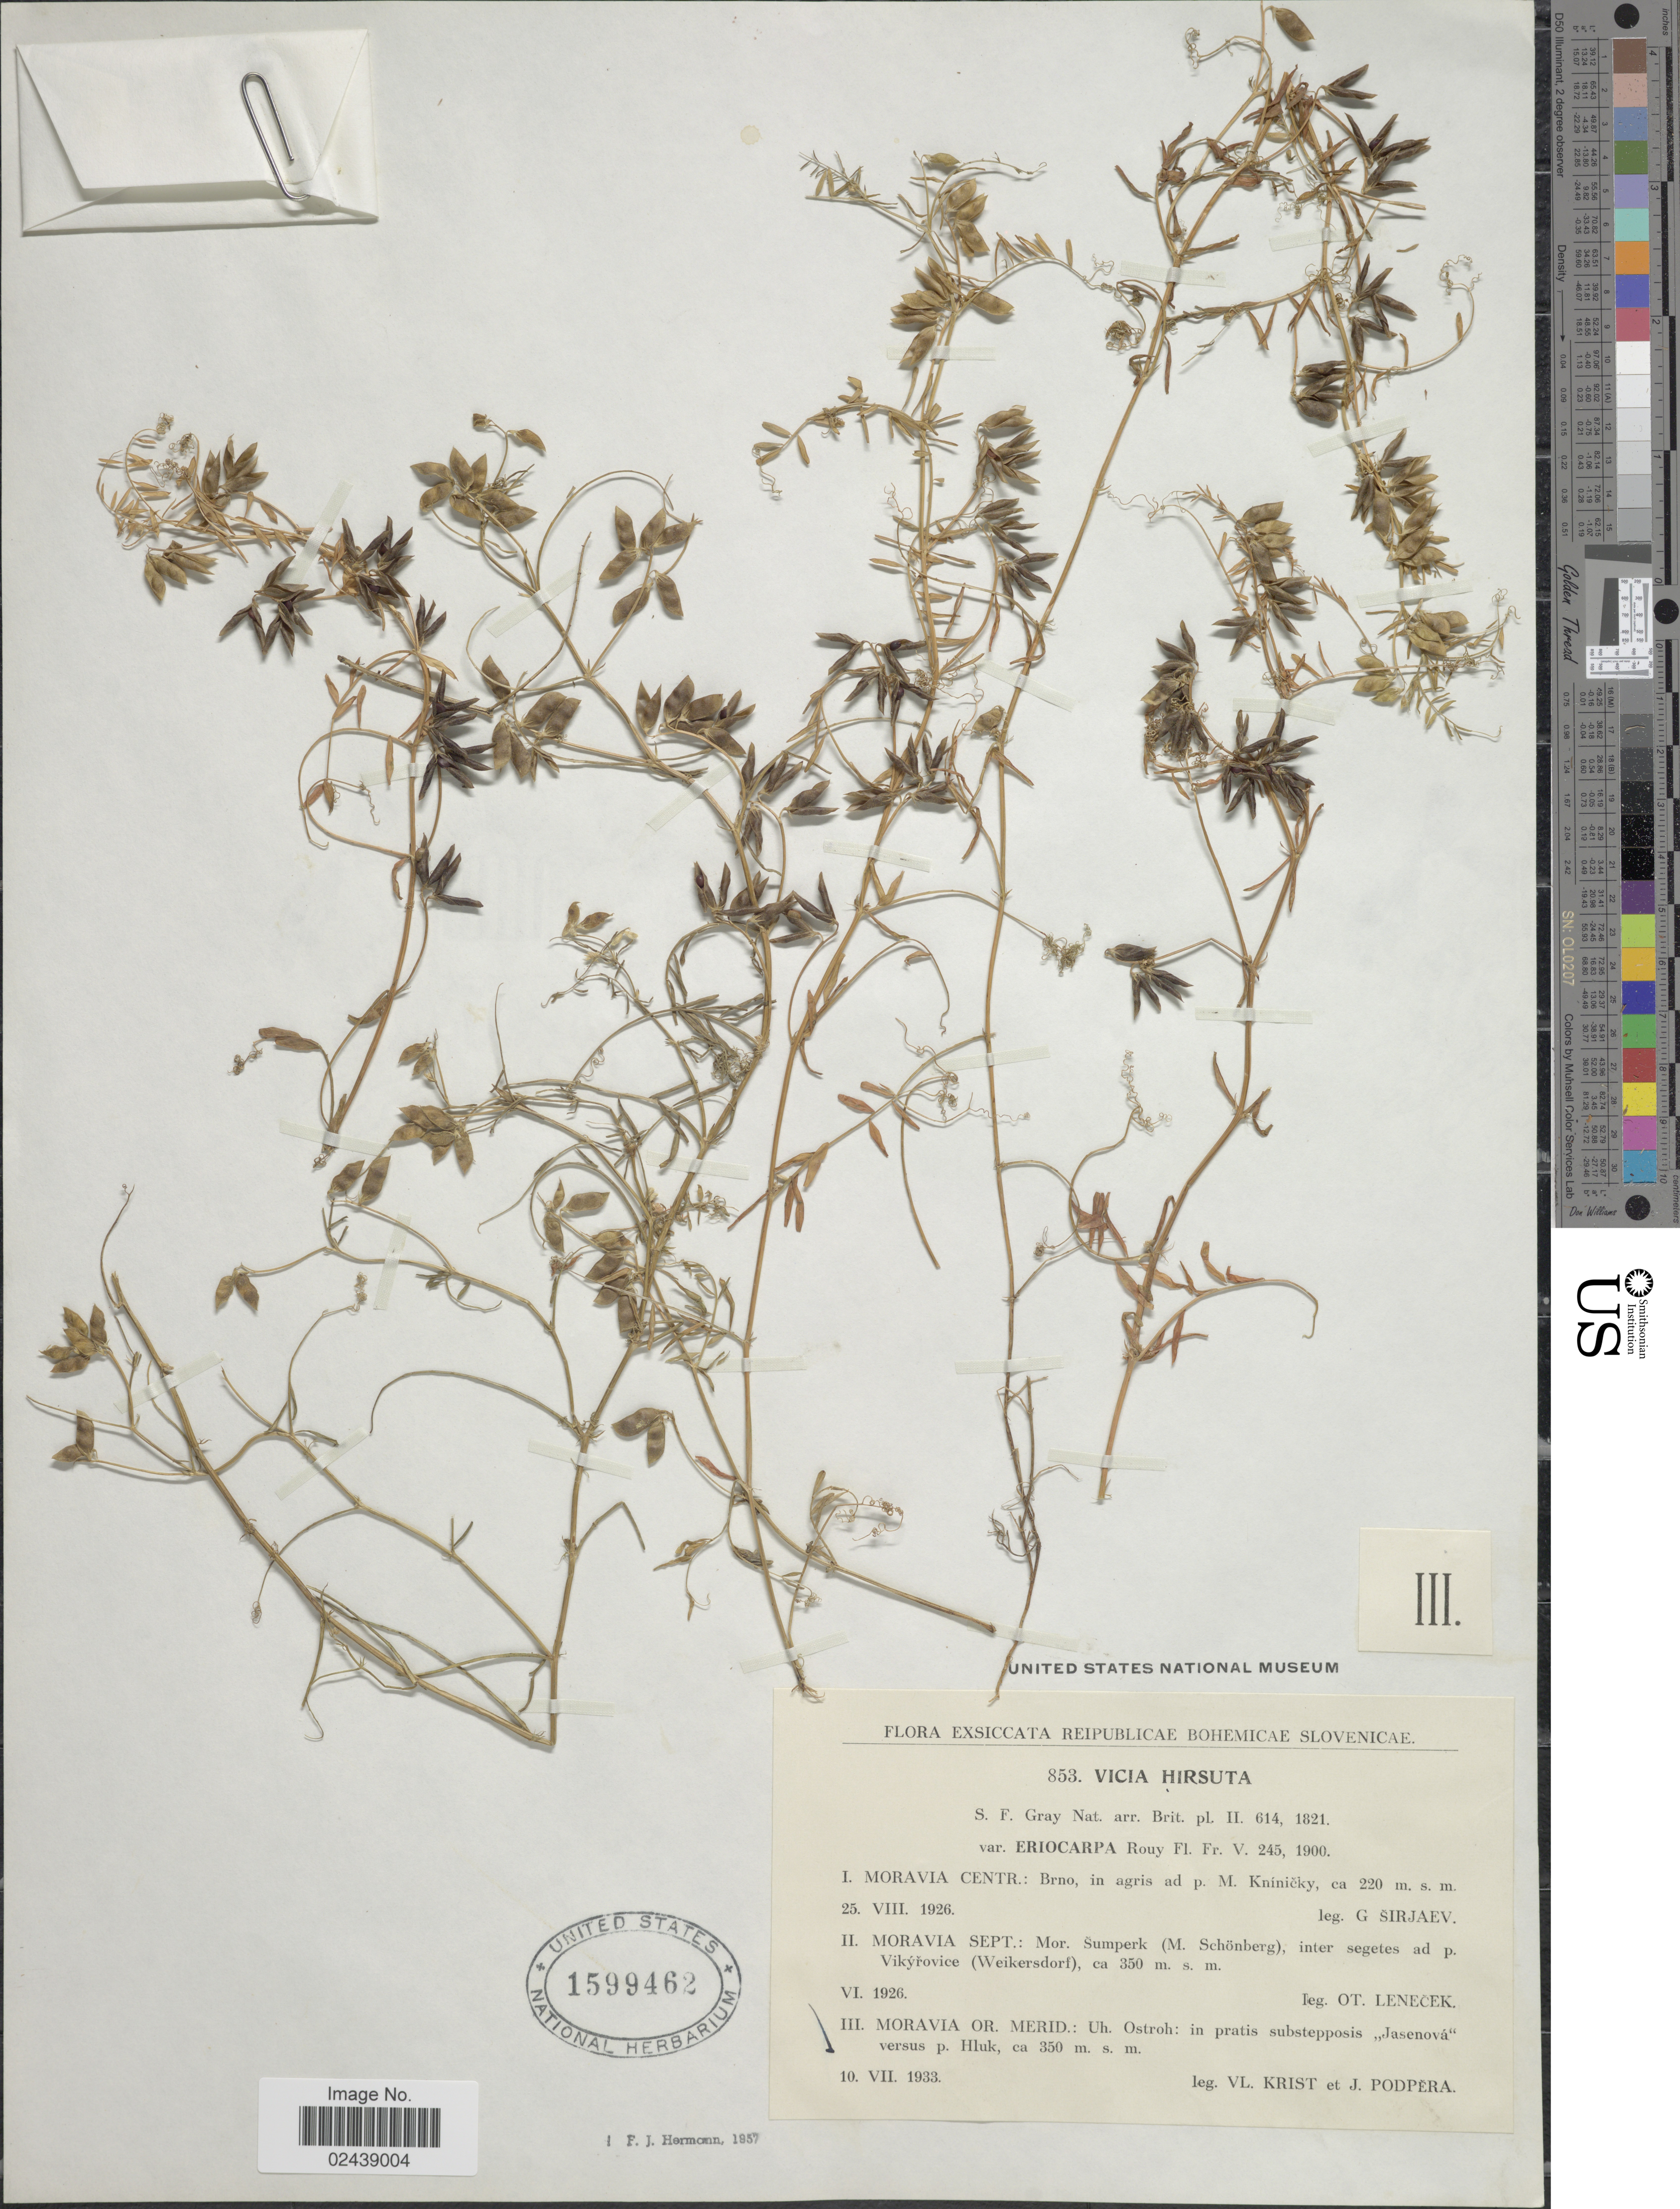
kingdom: Plantae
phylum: Tracheophyta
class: Magnoliopsida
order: Fabales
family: Fabaceae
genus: Vicia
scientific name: Vicia hirsuta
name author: (L.) A. Gray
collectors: V. Krist & J. Podpera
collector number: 853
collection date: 1933-07-10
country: Slovenia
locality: Reipubliacae Bohemicae Slovenicae, Moravia Or. Merid.: Uh. Ostroh: in prais substepposis Jasenova versus p. Hluk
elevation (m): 350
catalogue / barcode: US 1599462